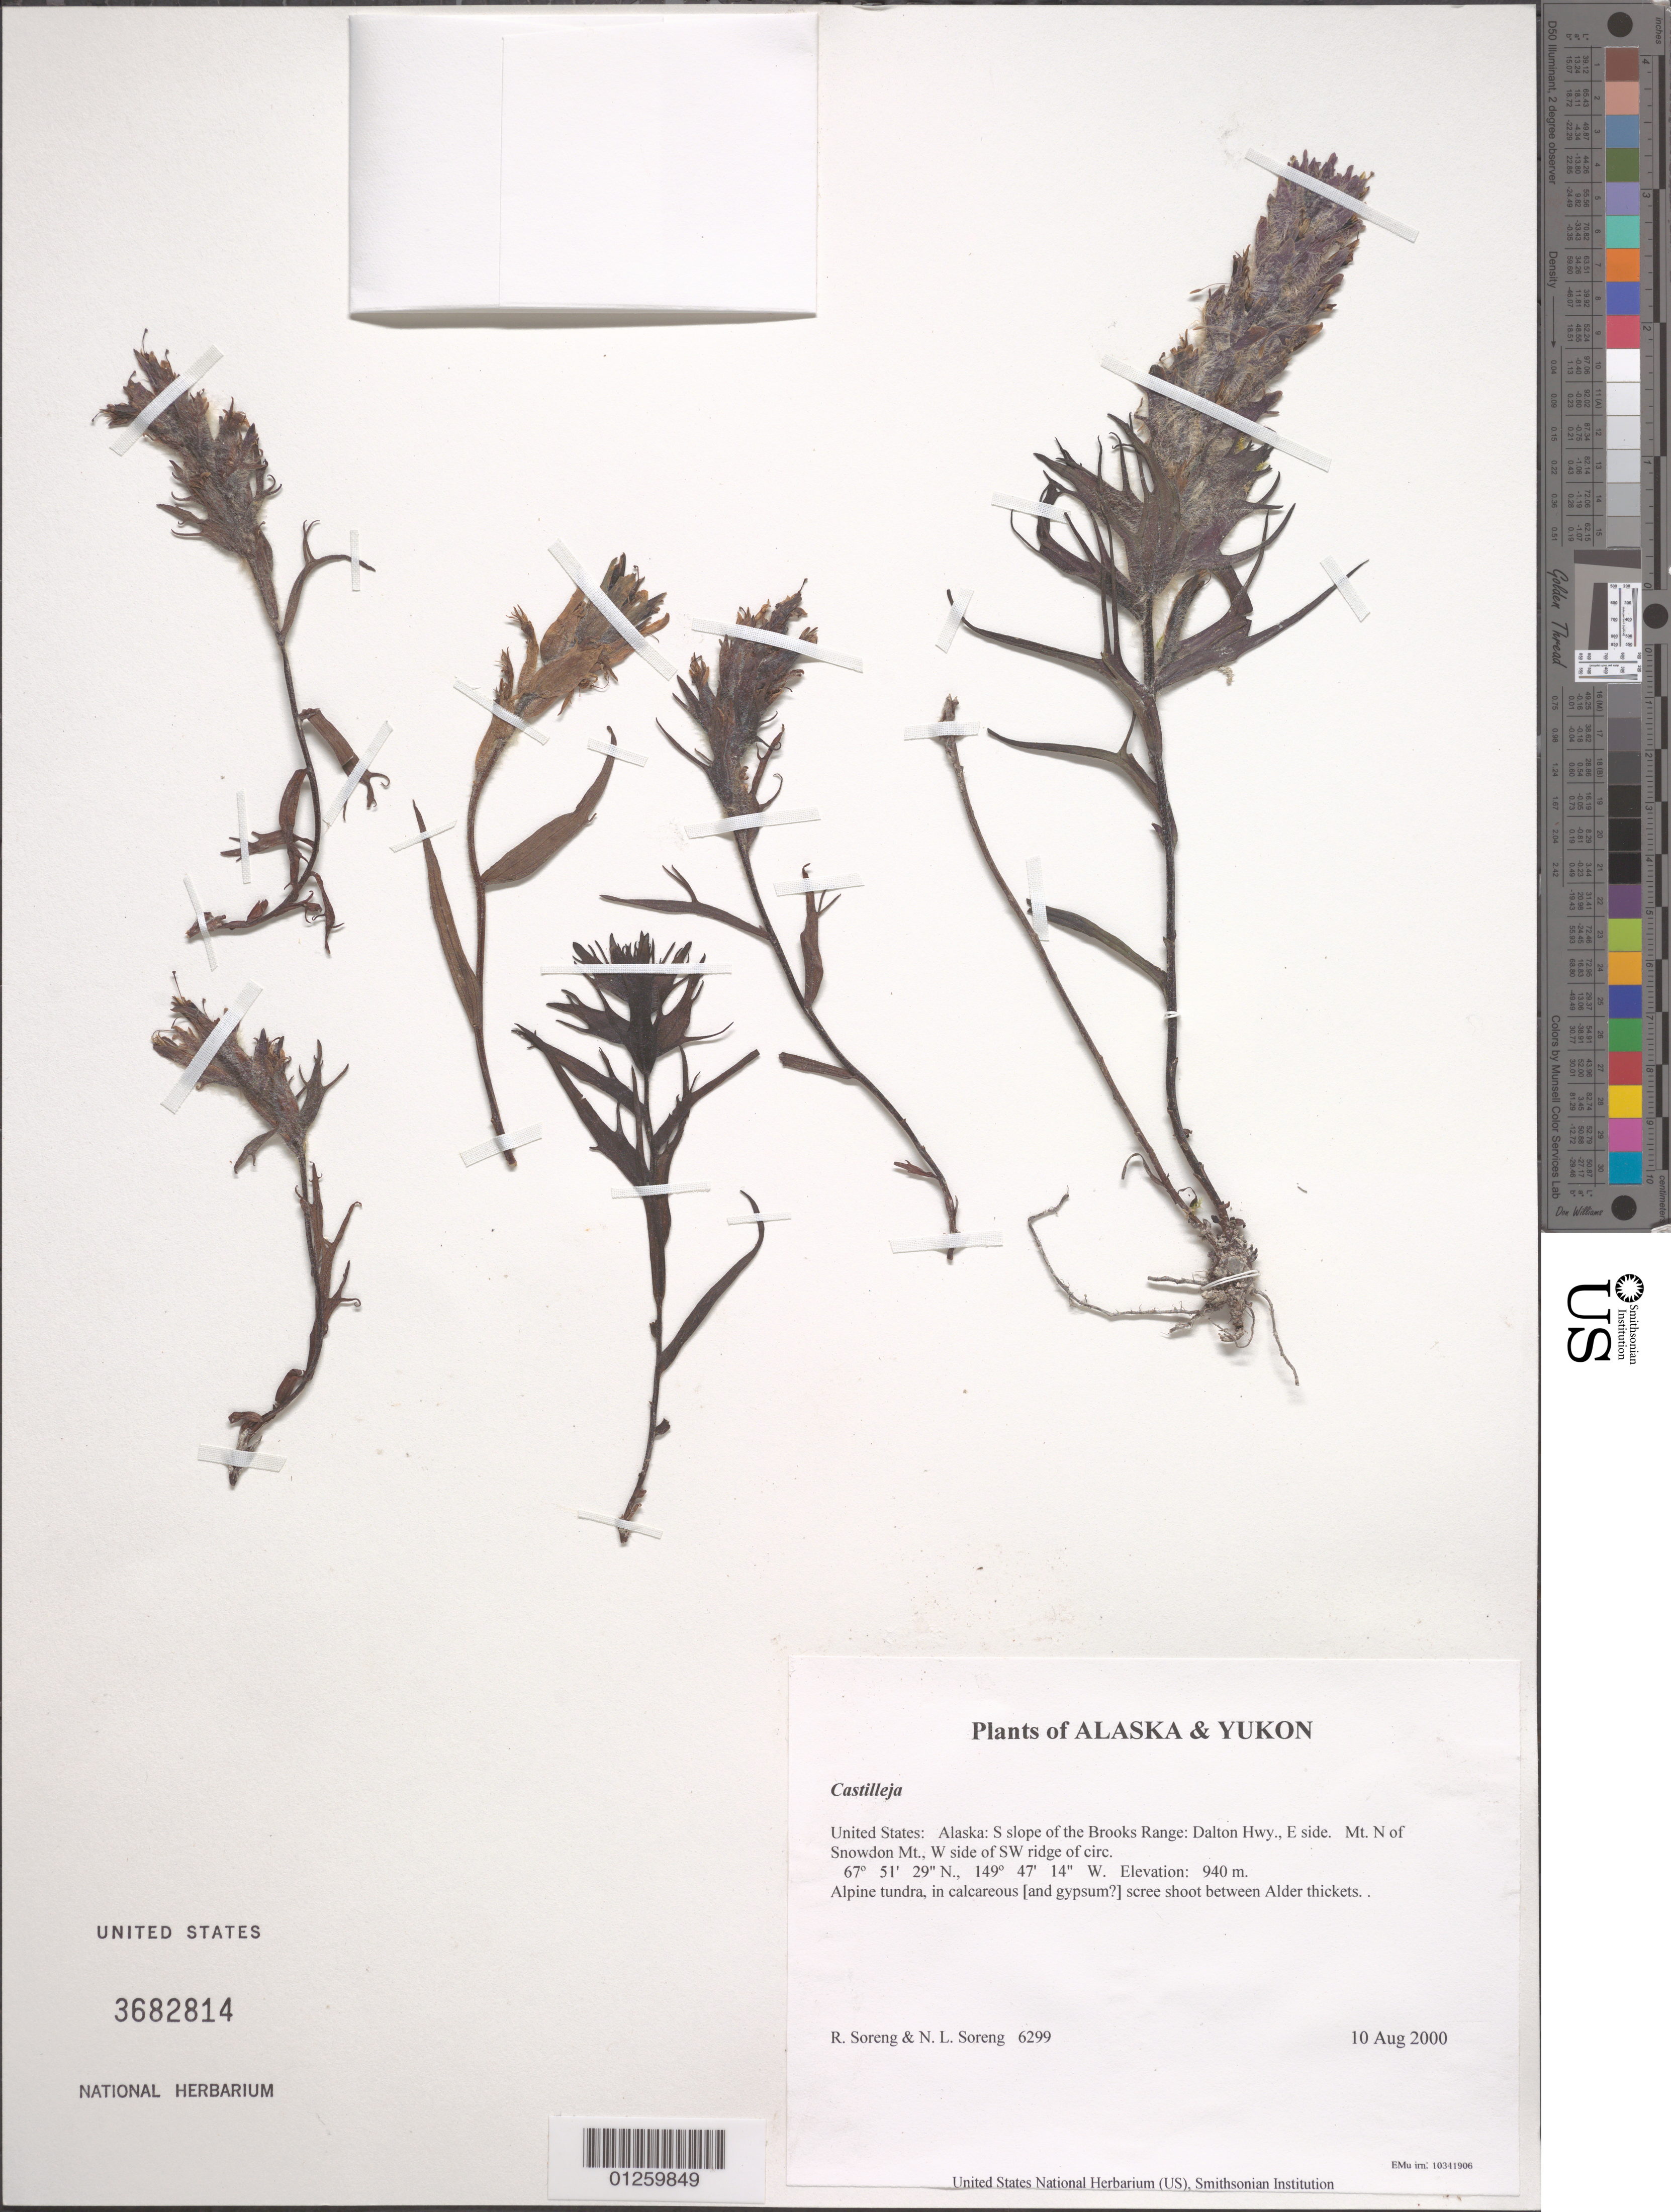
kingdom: Plantae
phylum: Tracheophyta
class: Magnoliopsida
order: Lamiales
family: Orobanchaceae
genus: Castilleja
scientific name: Castilleja sp.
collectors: R. J. Soreng & N. L. Soreng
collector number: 6299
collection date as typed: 10 Aug 2000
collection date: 2000-08-10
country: United States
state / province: Alaska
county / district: S slope of the Brooks Range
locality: Dalton Hwy., E side. Mt. N of Snowdon Mt., W side of SW ridge of circ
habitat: Alpine tundra, in calcareous [and gypsum?] scree shoot between Alder thickets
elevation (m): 940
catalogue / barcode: US 3682814